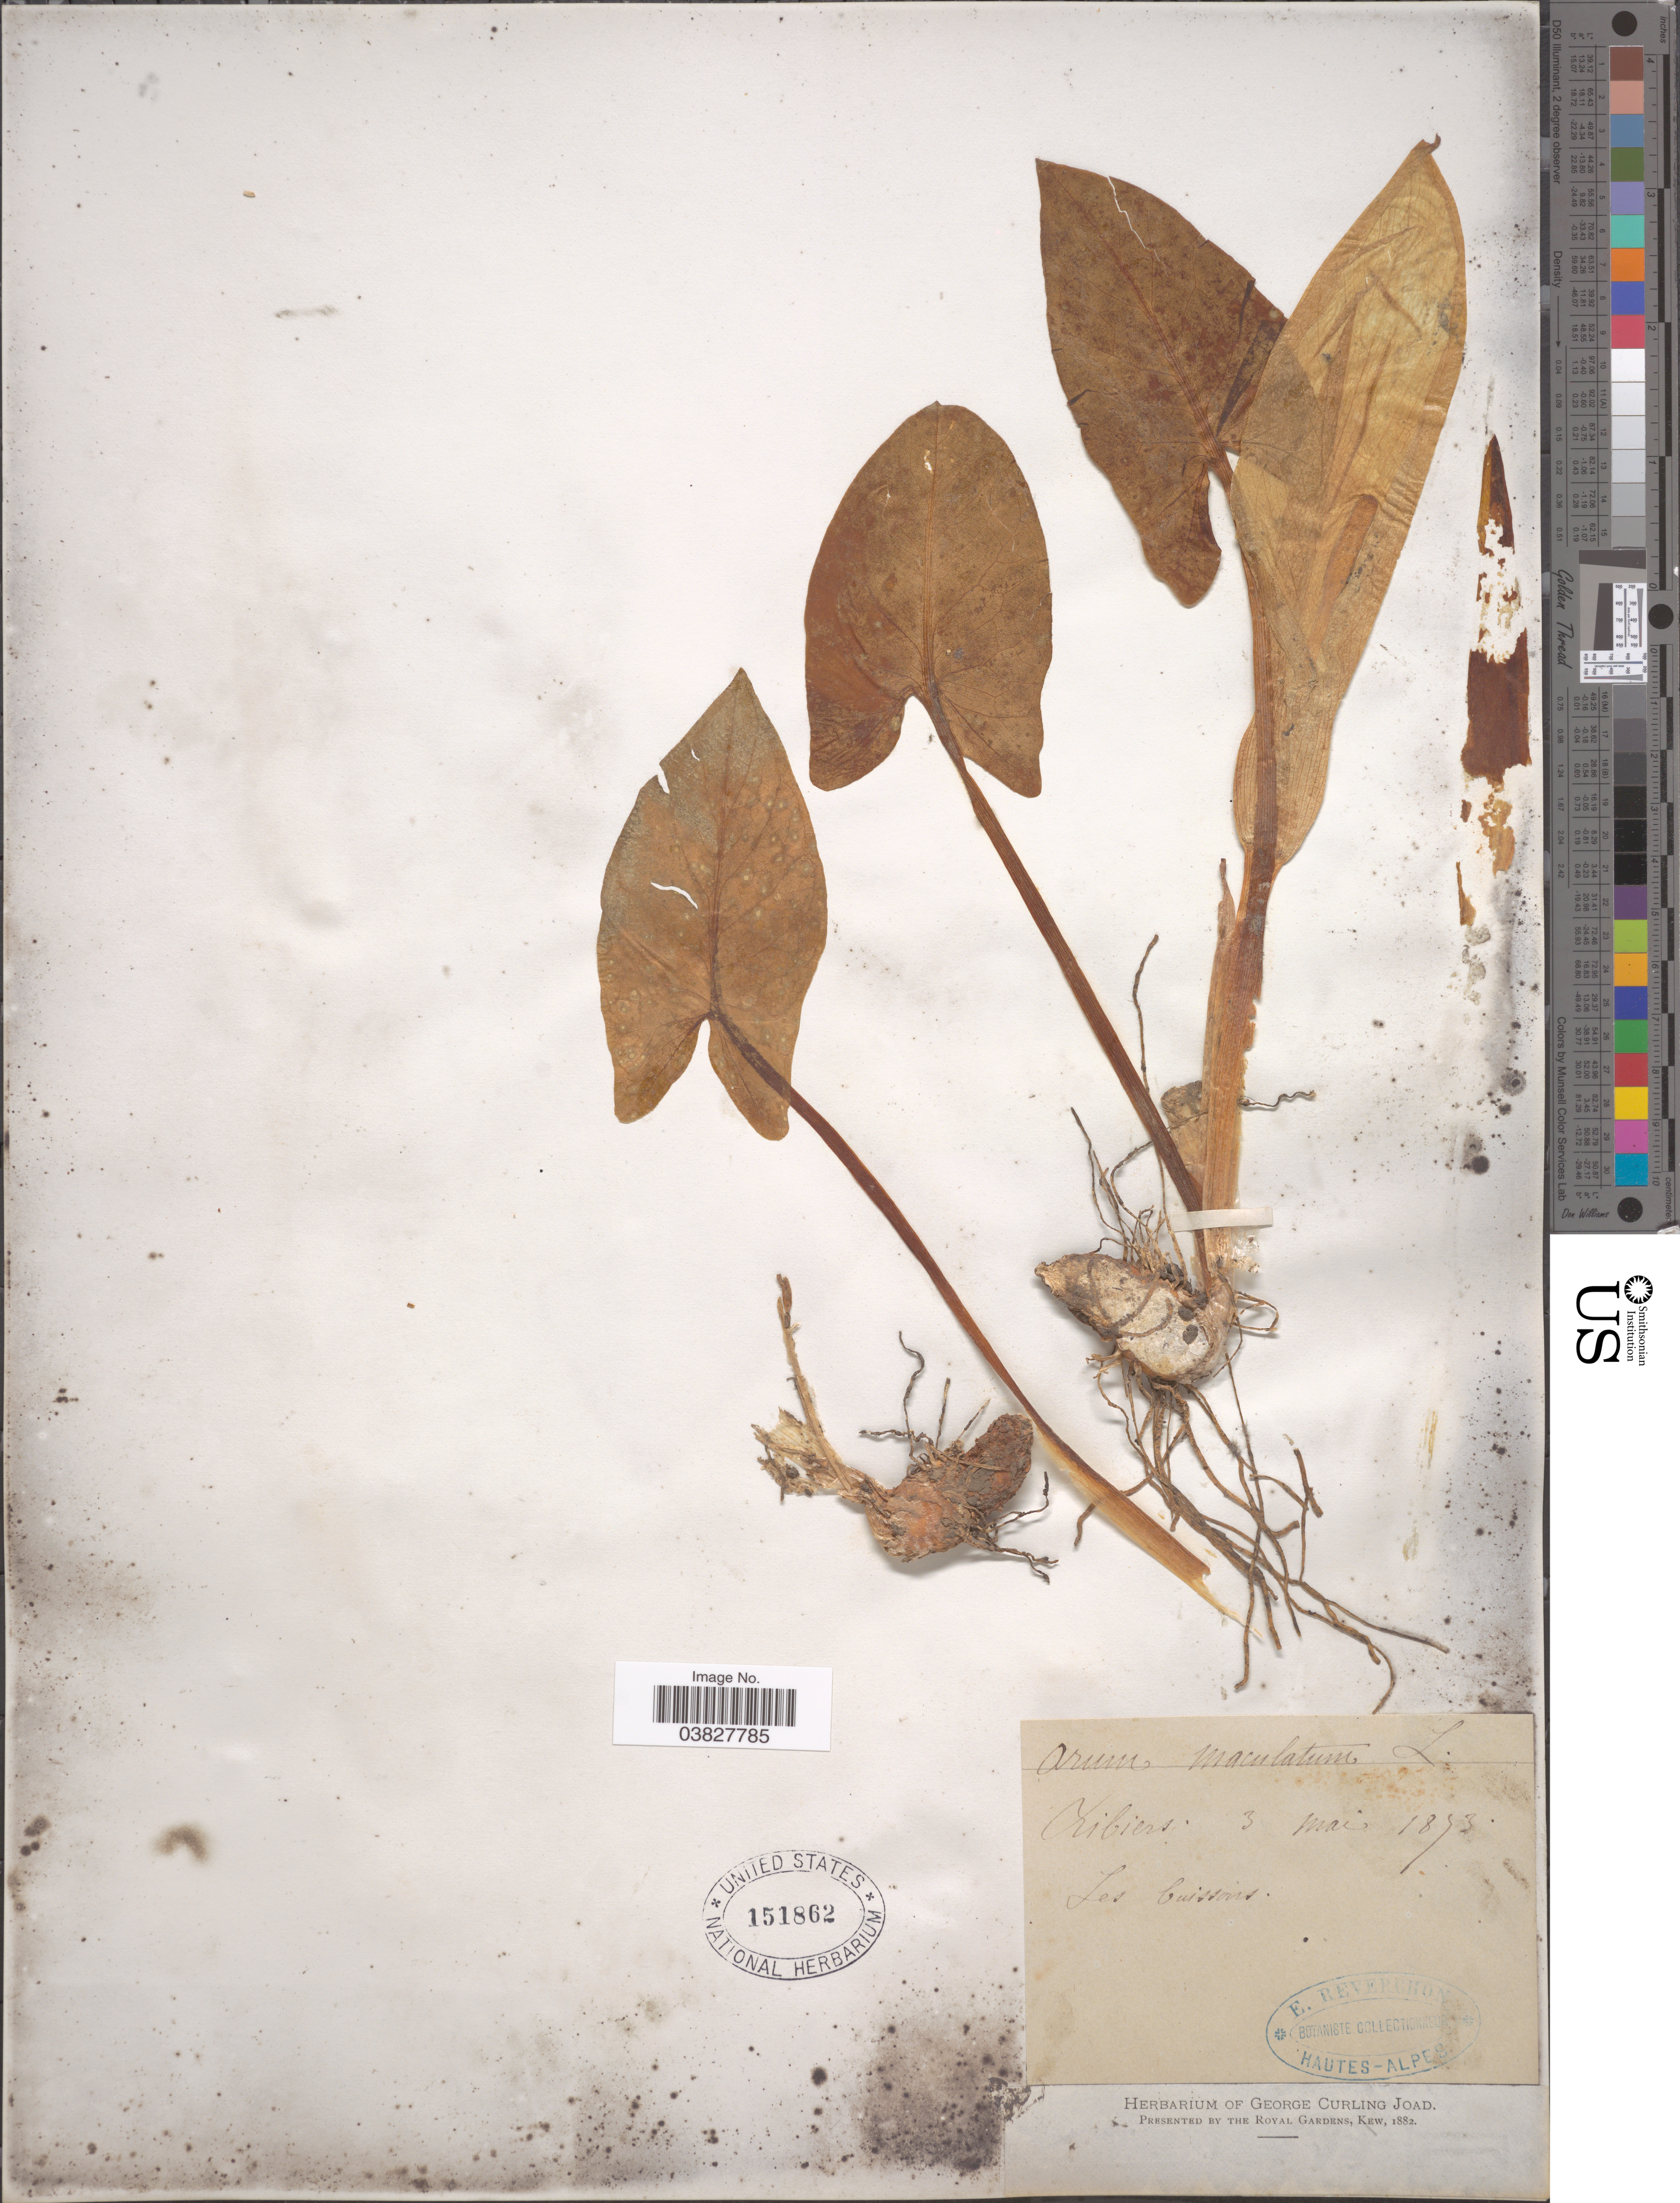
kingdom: Plantae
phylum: Tracheophyta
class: Liliopsida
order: Alismatales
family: Araceae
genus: Arum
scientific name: Arum maculatum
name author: L.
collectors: E. Reverchon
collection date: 1873-05-03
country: France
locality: Ribiers. Les buissons.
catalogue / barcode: US 151862